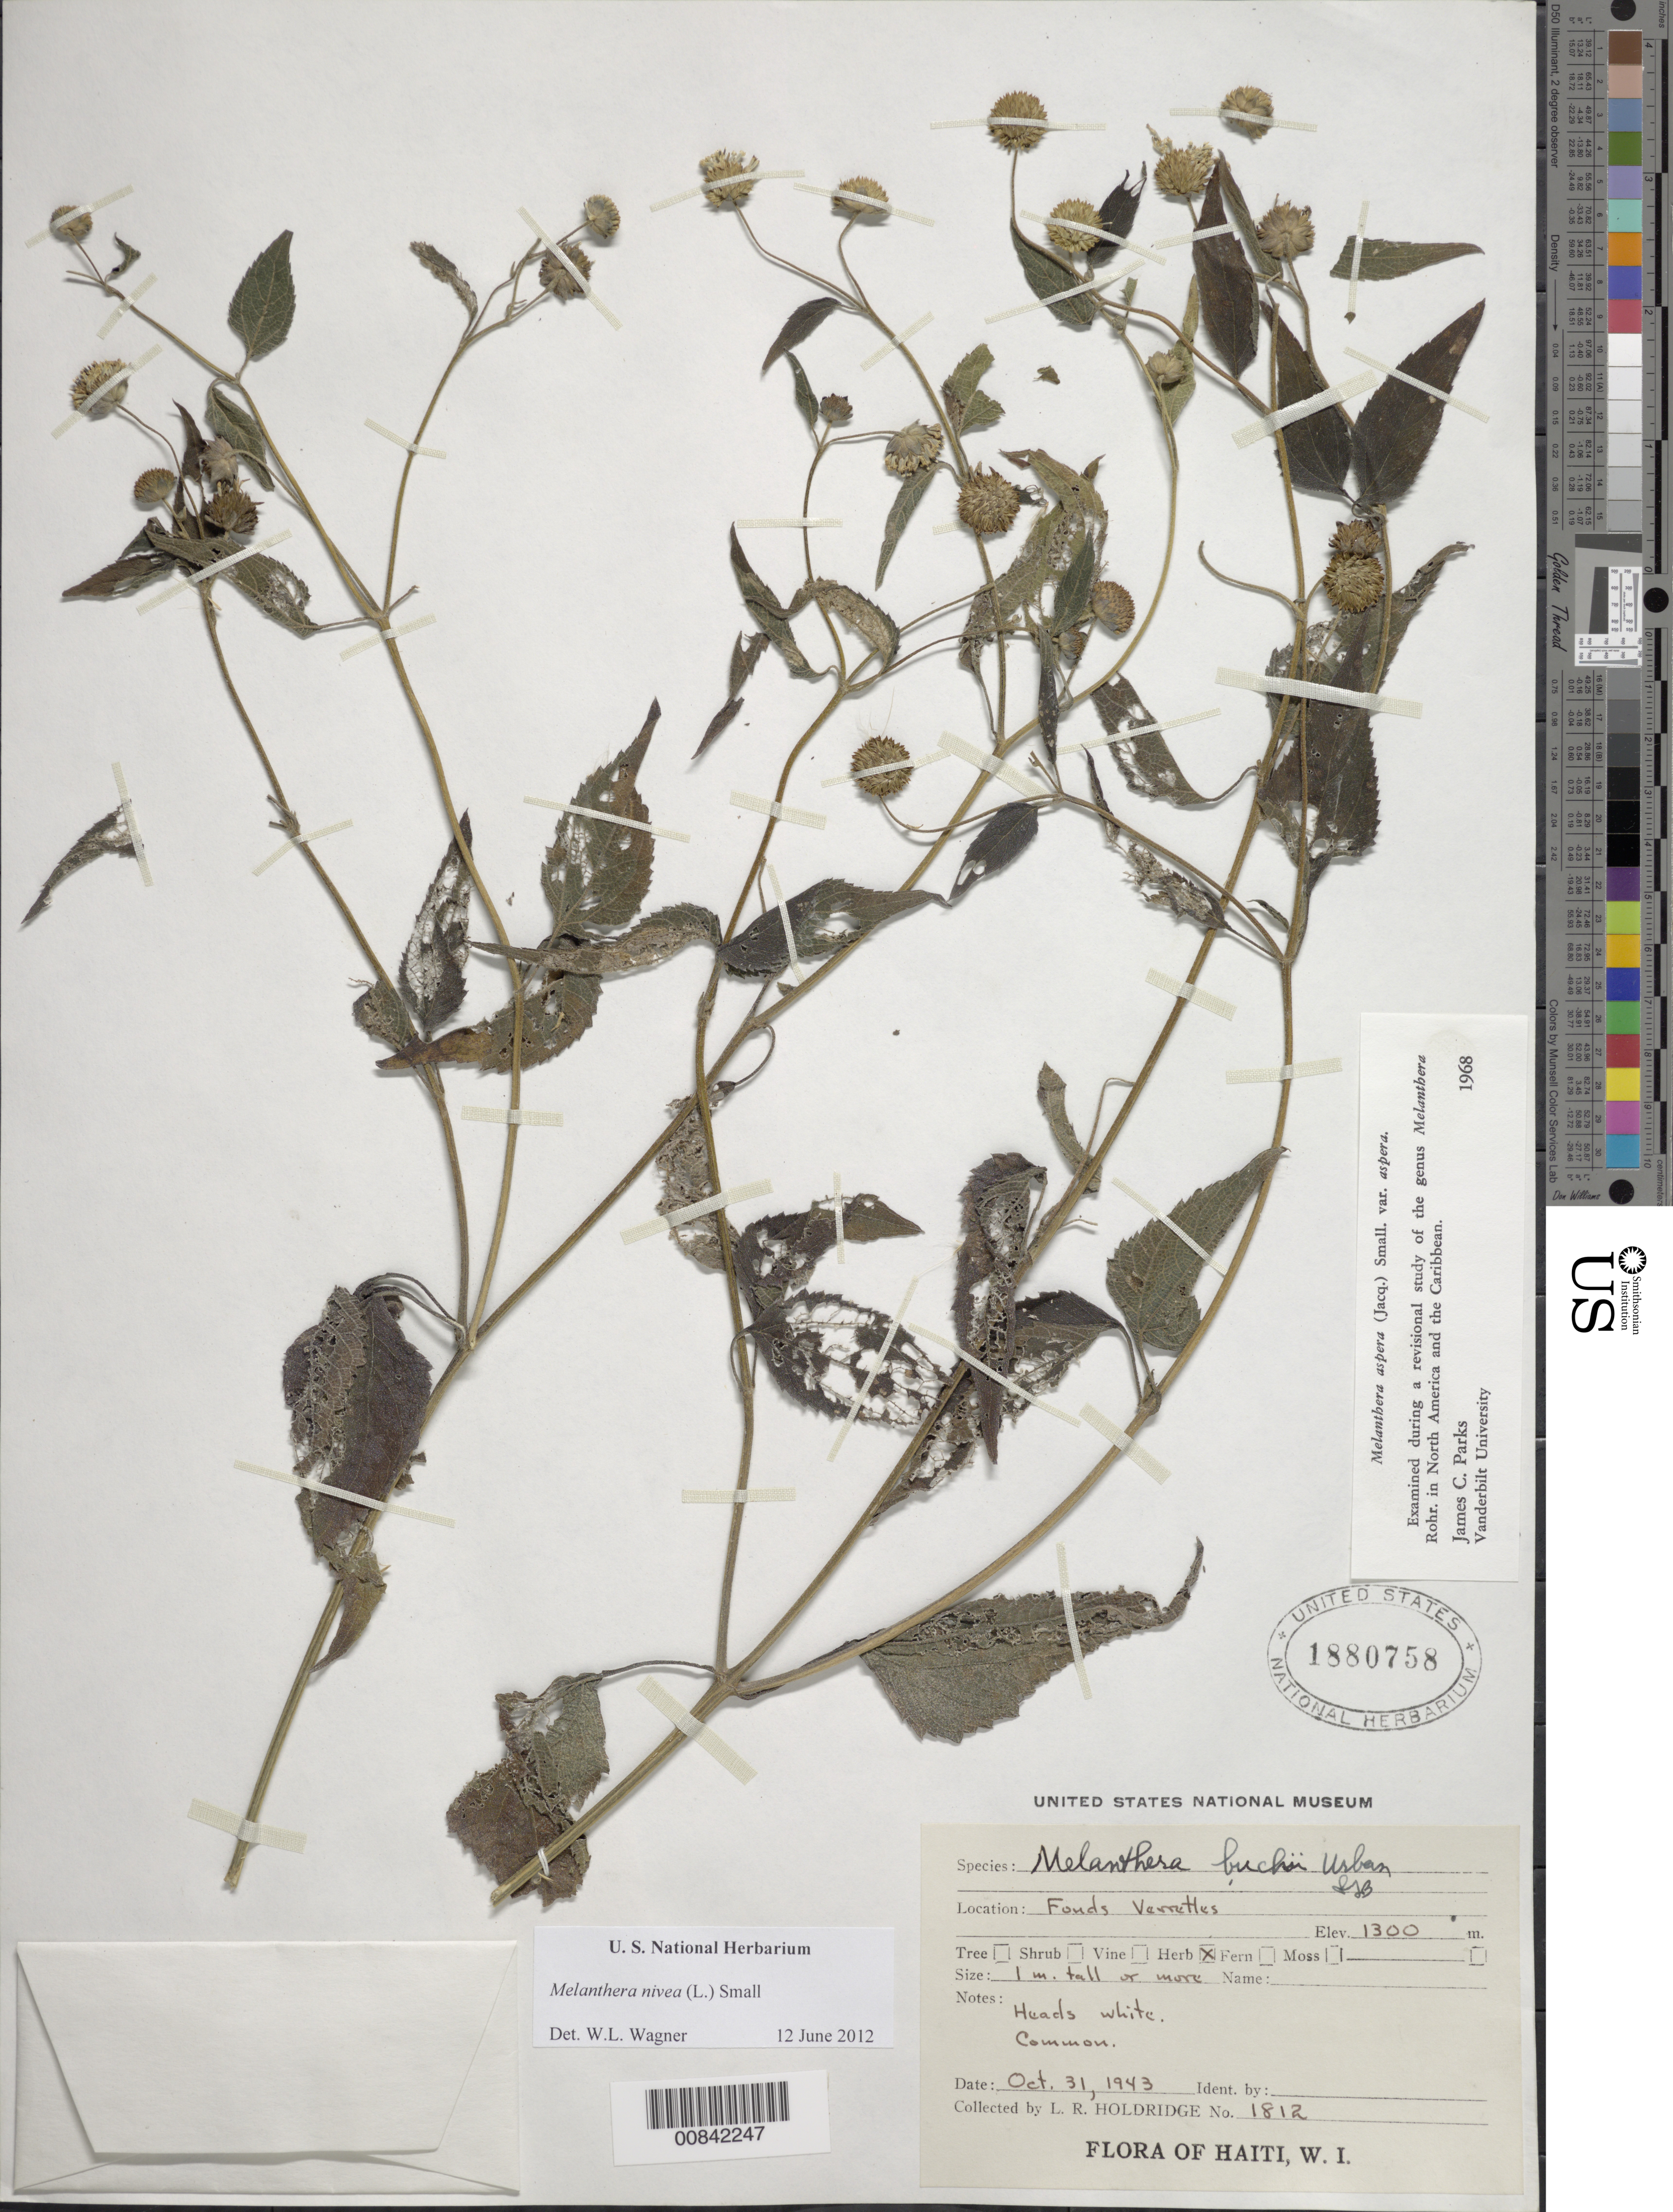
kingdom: Plantae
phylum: Tracheophyta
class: Magnoliopsida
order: Asterales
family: Asteraceae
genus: Melanthera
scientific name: Melanthera nivea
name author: (L.) Small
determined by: Parks, J. C.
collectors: L. Holdridge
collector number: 1812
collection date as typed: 31 Oct 1943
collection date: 1943-10-31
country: Haiti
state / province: Ouest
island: Hispaniola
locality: Fond Verrettes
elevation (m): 1300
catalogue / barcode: US 1880758